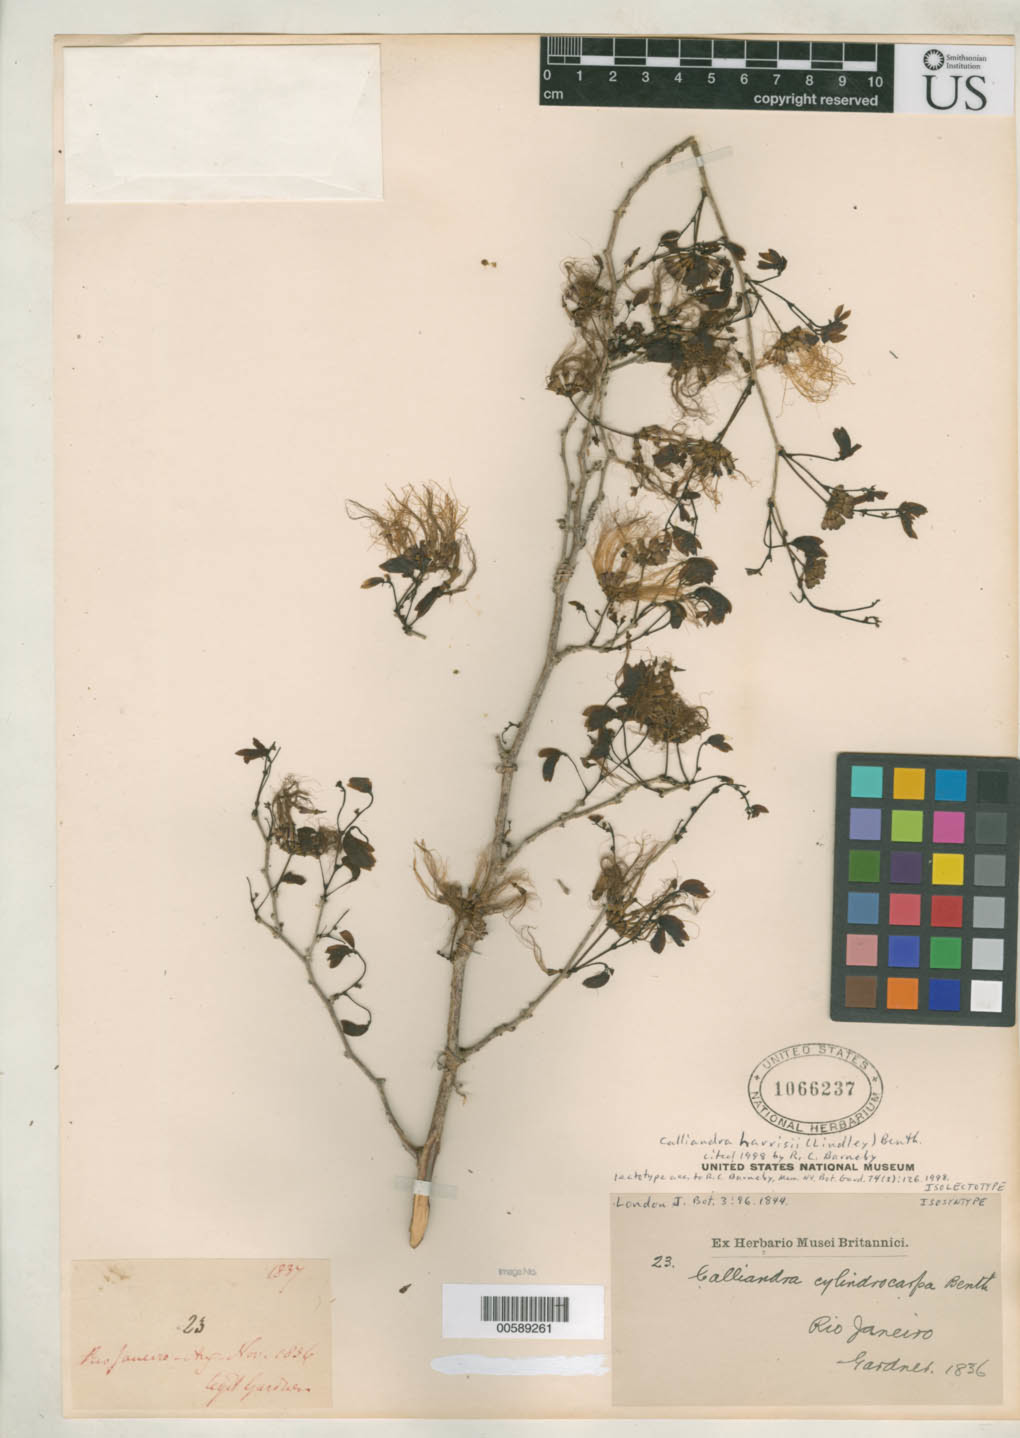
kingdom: Plantae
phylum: Tracheophyta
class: Magnoliopsida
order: Fabales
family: Fabaceae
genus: Calliandra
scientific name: Calliandra cylindrocarpa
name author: Benth.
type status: Isolectotype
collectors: G. Gardner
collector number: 23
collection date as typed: Aug 1836 to -- Nov 1836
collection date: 1836-08/1836-11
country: Brazil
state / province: Rio de Janeiro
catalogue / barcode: US 1066237